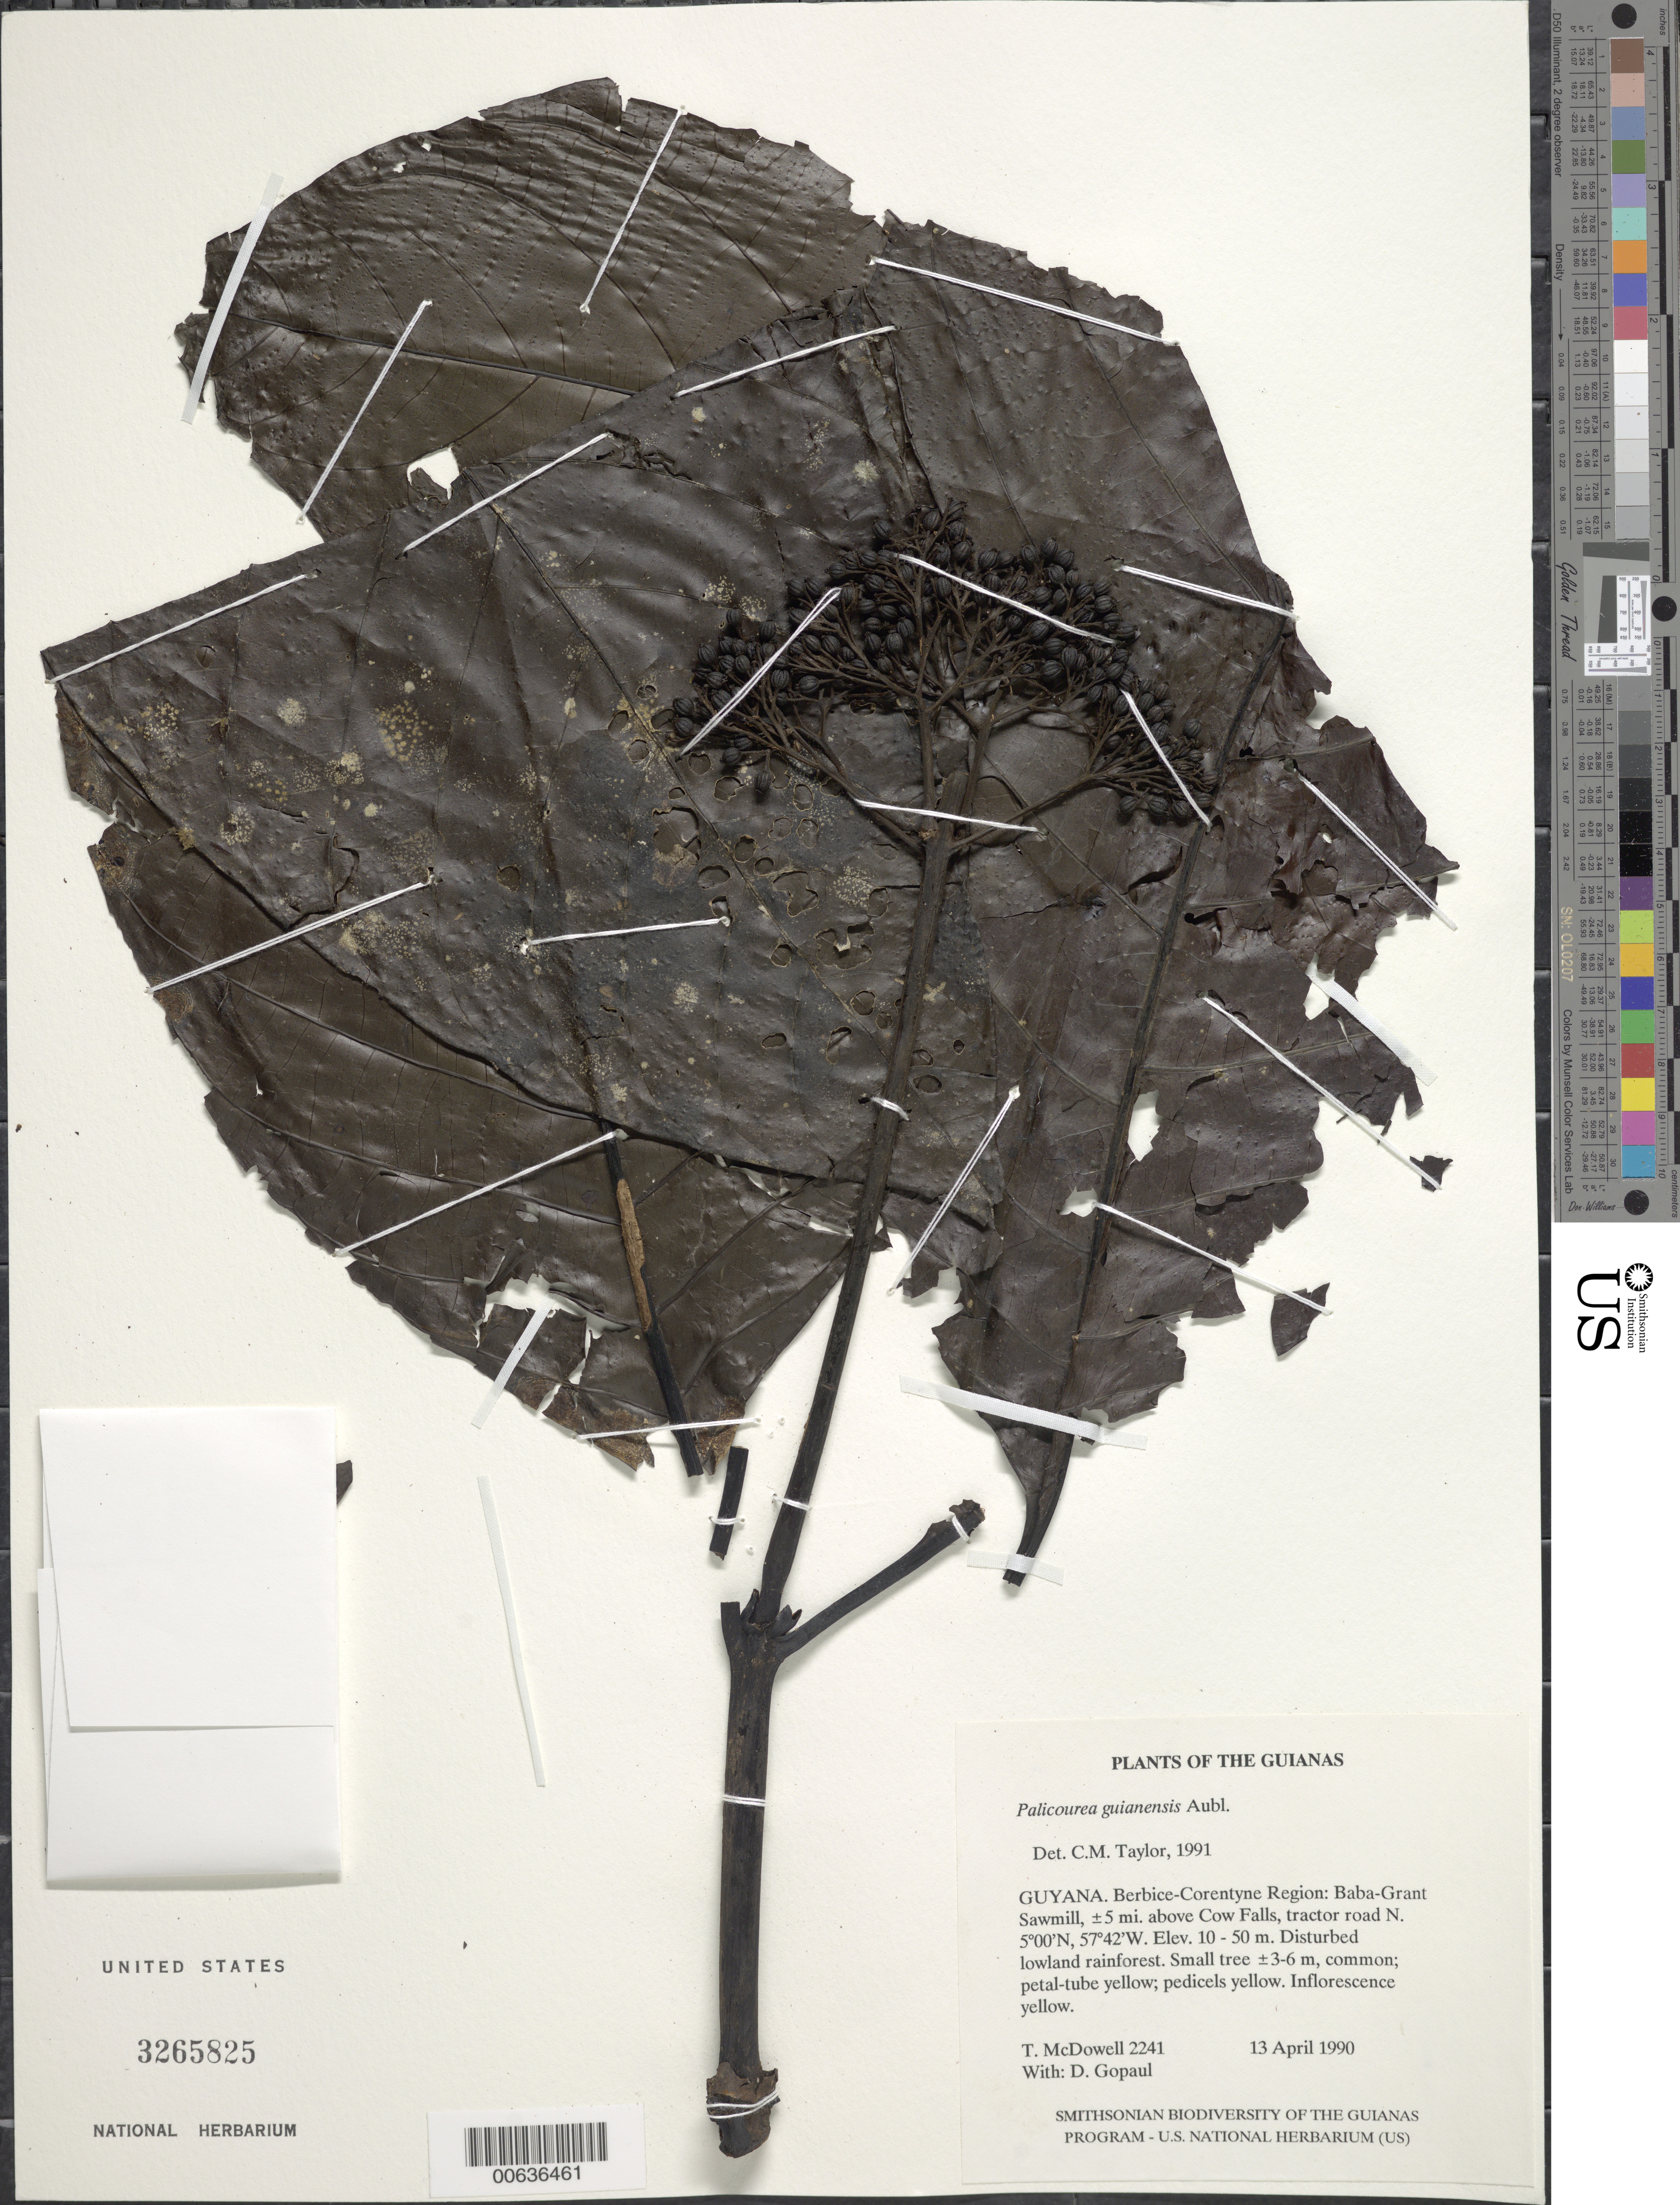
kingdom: Plantae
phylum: Tracheophyta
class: Magnoliopsida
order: Gentianales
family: Rubiaceae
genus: Palicourea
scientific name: Palicourea guianensis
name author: Aubl.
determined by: Taylor, Charlotte M.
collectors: T. McDowell & D. Gopaul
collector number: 2241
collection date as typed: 13 April 1990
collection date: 1990-04-13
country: Guyana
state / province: E. Berbice-Corentyne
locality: Baba-Grant Sawmill, ±5 mi. above Cow Falls, Corentyne River. Tractor road N from landing and camp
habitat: Disturbed lowland rainforest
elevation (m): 10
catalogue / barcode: US 3265825